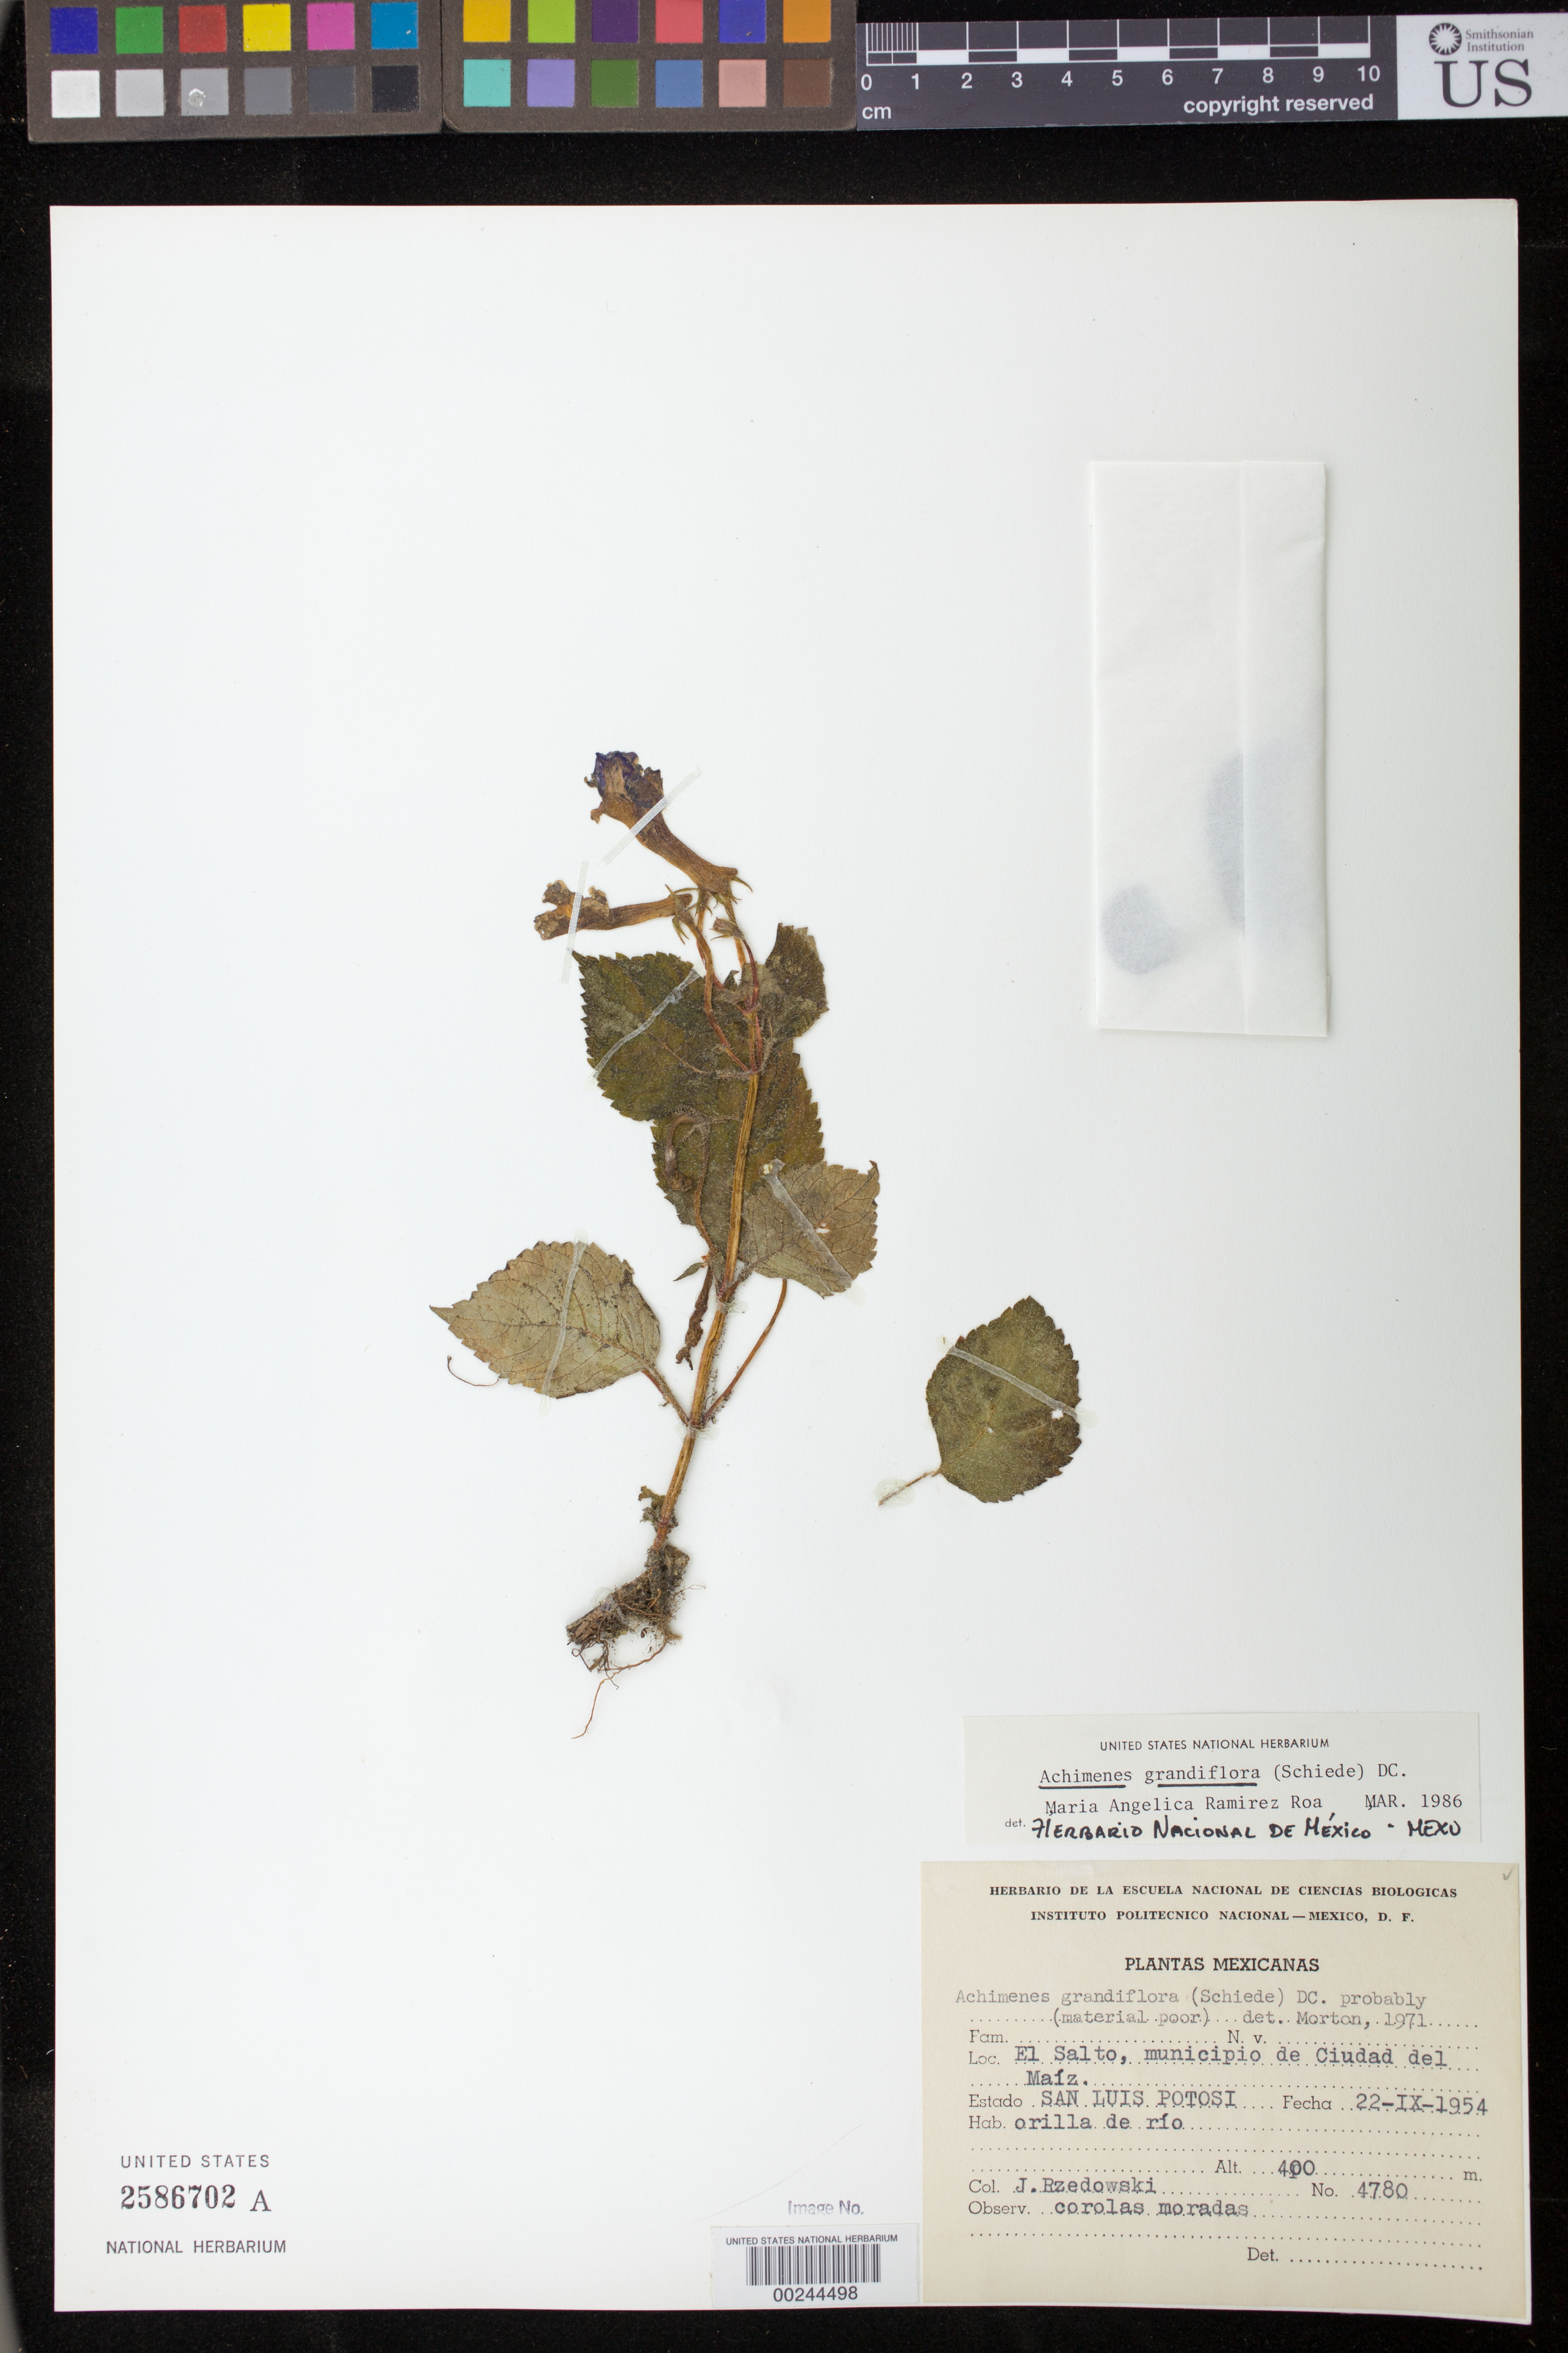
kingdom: Plantae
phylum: Tracheophyta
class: Magnoliopsida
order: Lamiales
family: Gesneriaceae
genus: Achimenes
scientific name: Achimenes grandiflora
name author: (Schiede) DC.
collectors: J. Rzedowski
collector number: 4780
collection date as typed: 22 Sep 1954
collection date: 1954-09-22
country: Mexico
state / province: San Luis Potosi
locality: El Salto, Mun. of Ciudad del Maiz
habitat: Riverbank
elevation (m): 400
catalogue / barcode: US 2586702A